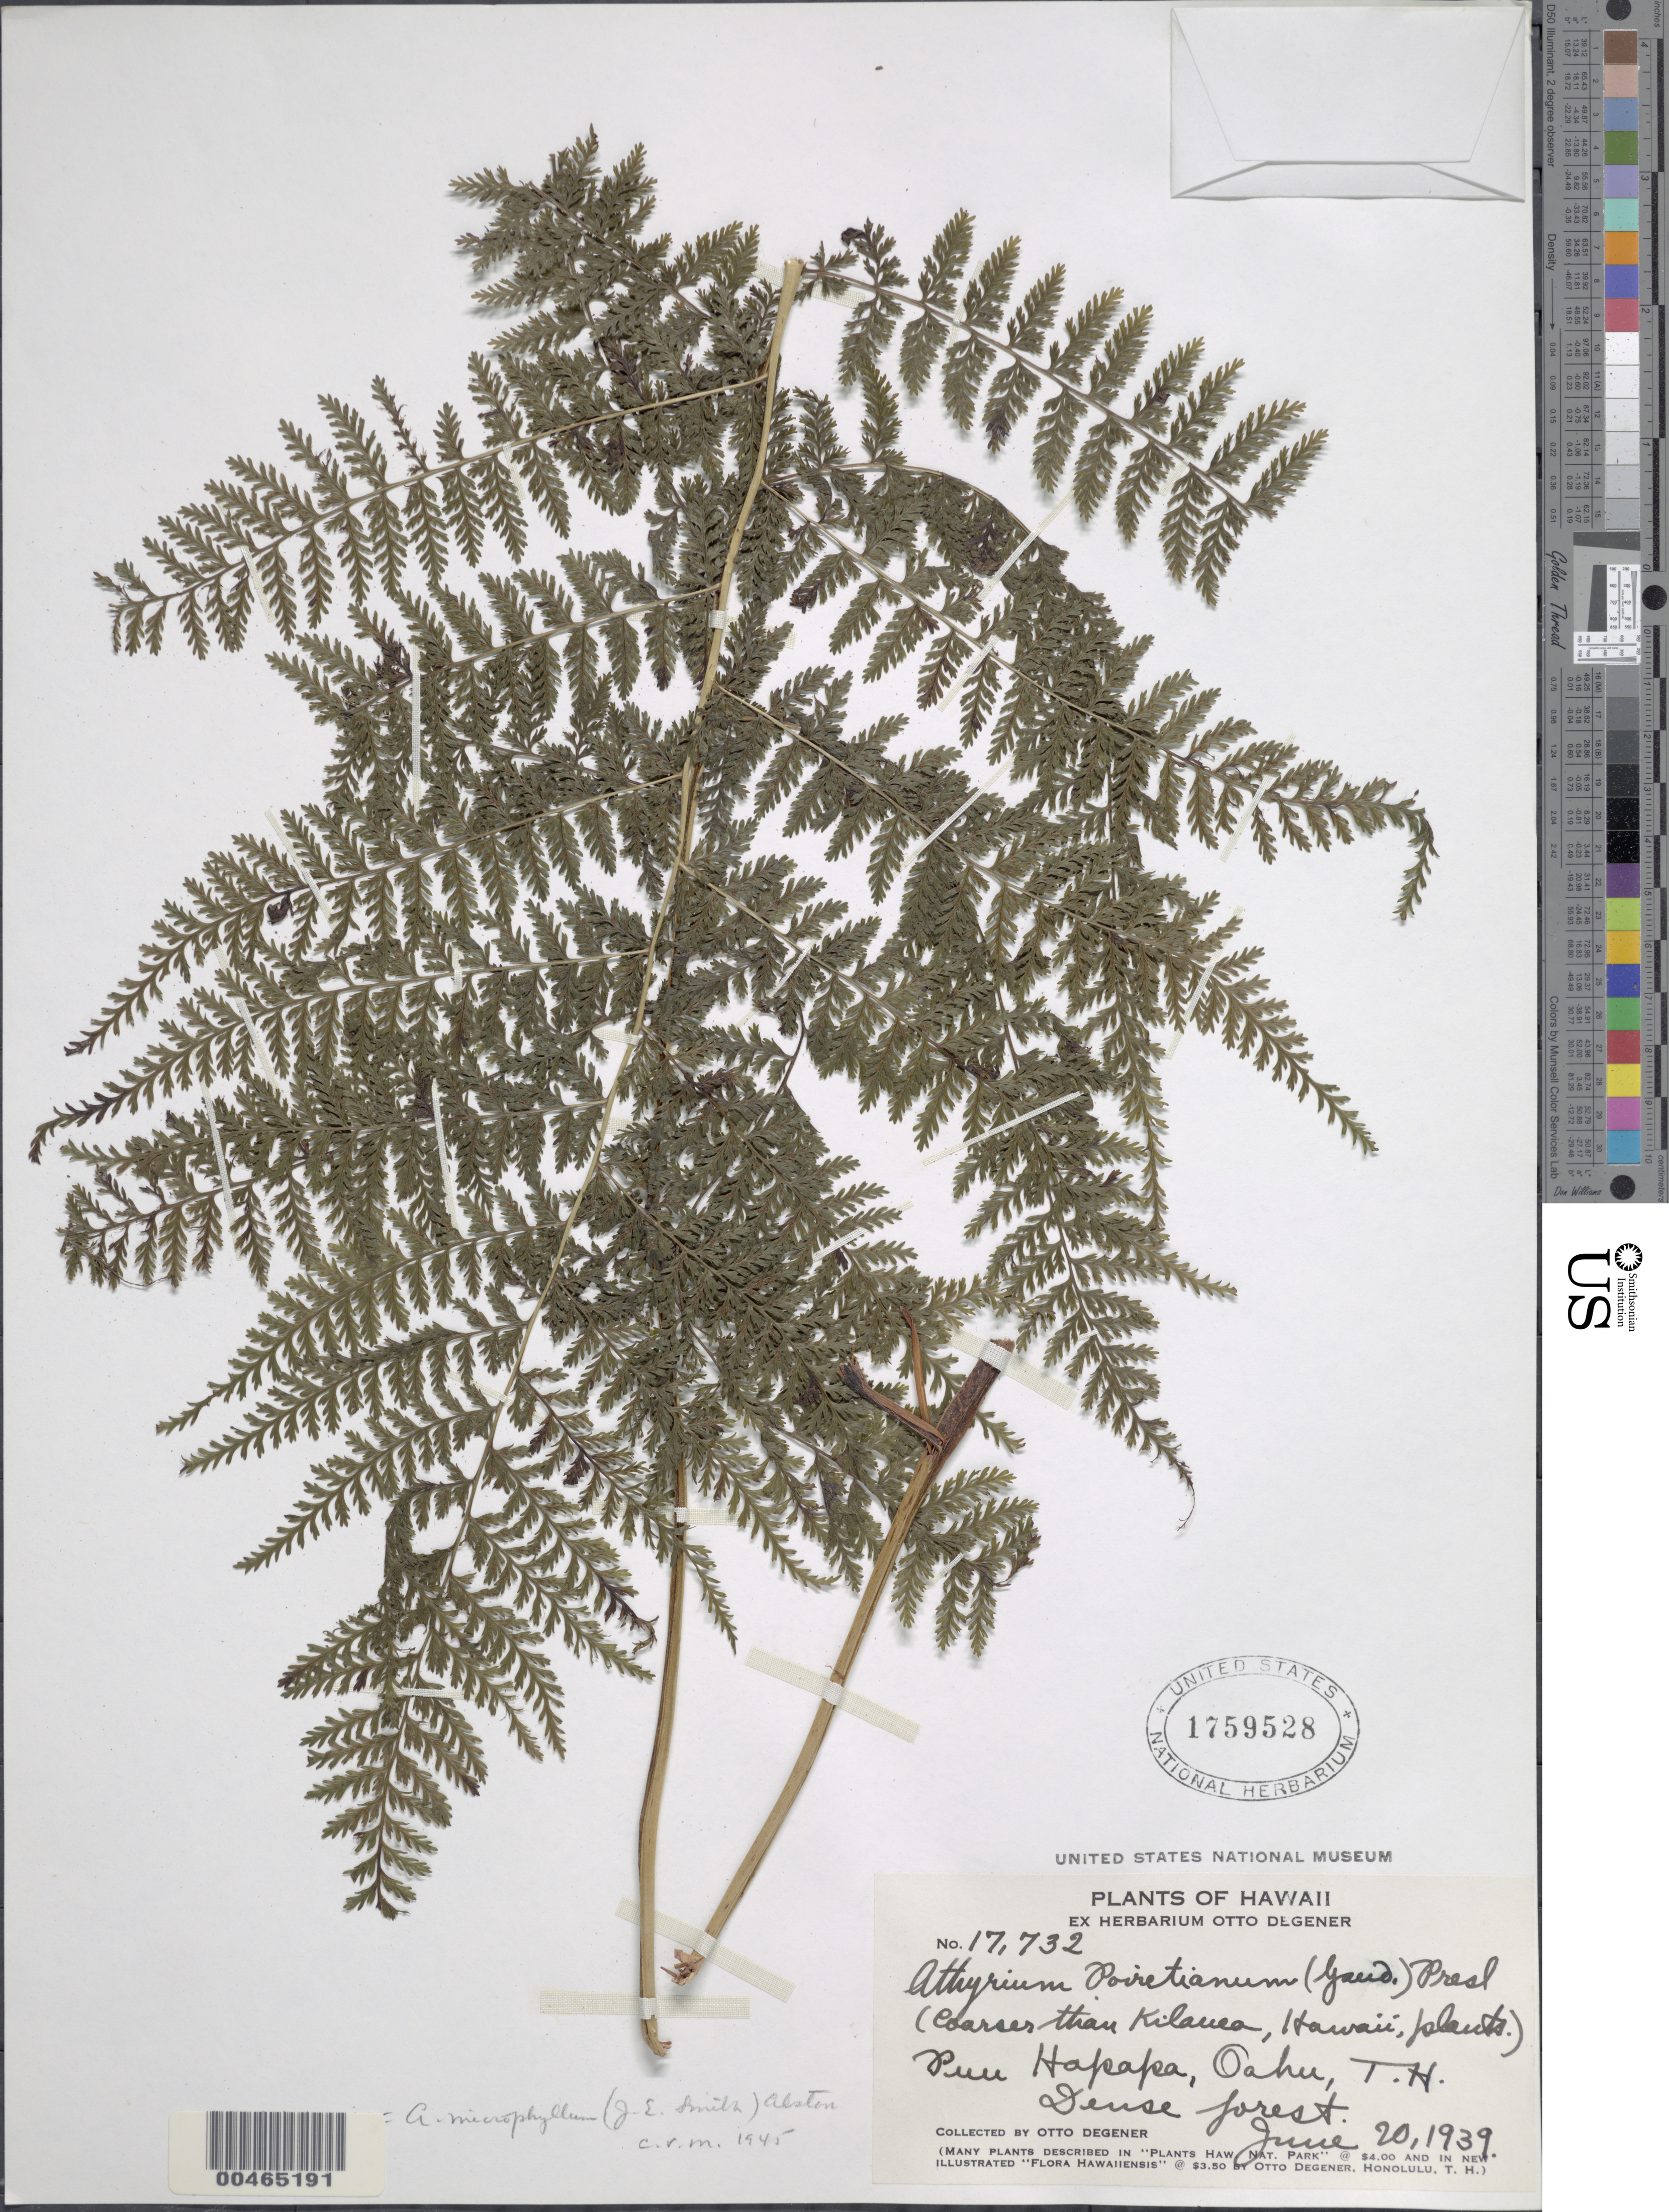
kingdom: Plantae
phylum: Tracheophyta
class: Polypodiopsida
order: Polypodiales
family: Athyriaceae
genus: Athyrium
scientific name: Athyrium microphyllum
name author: (Sm.) Alston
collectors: O. Degener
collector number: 17732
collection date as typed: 20 Jun 1939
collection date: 1939-06-20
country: United States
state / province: Hawaii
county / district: Honolulu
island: Oahu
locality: Puu Hapapa, Oahu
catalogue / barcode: US 1759528